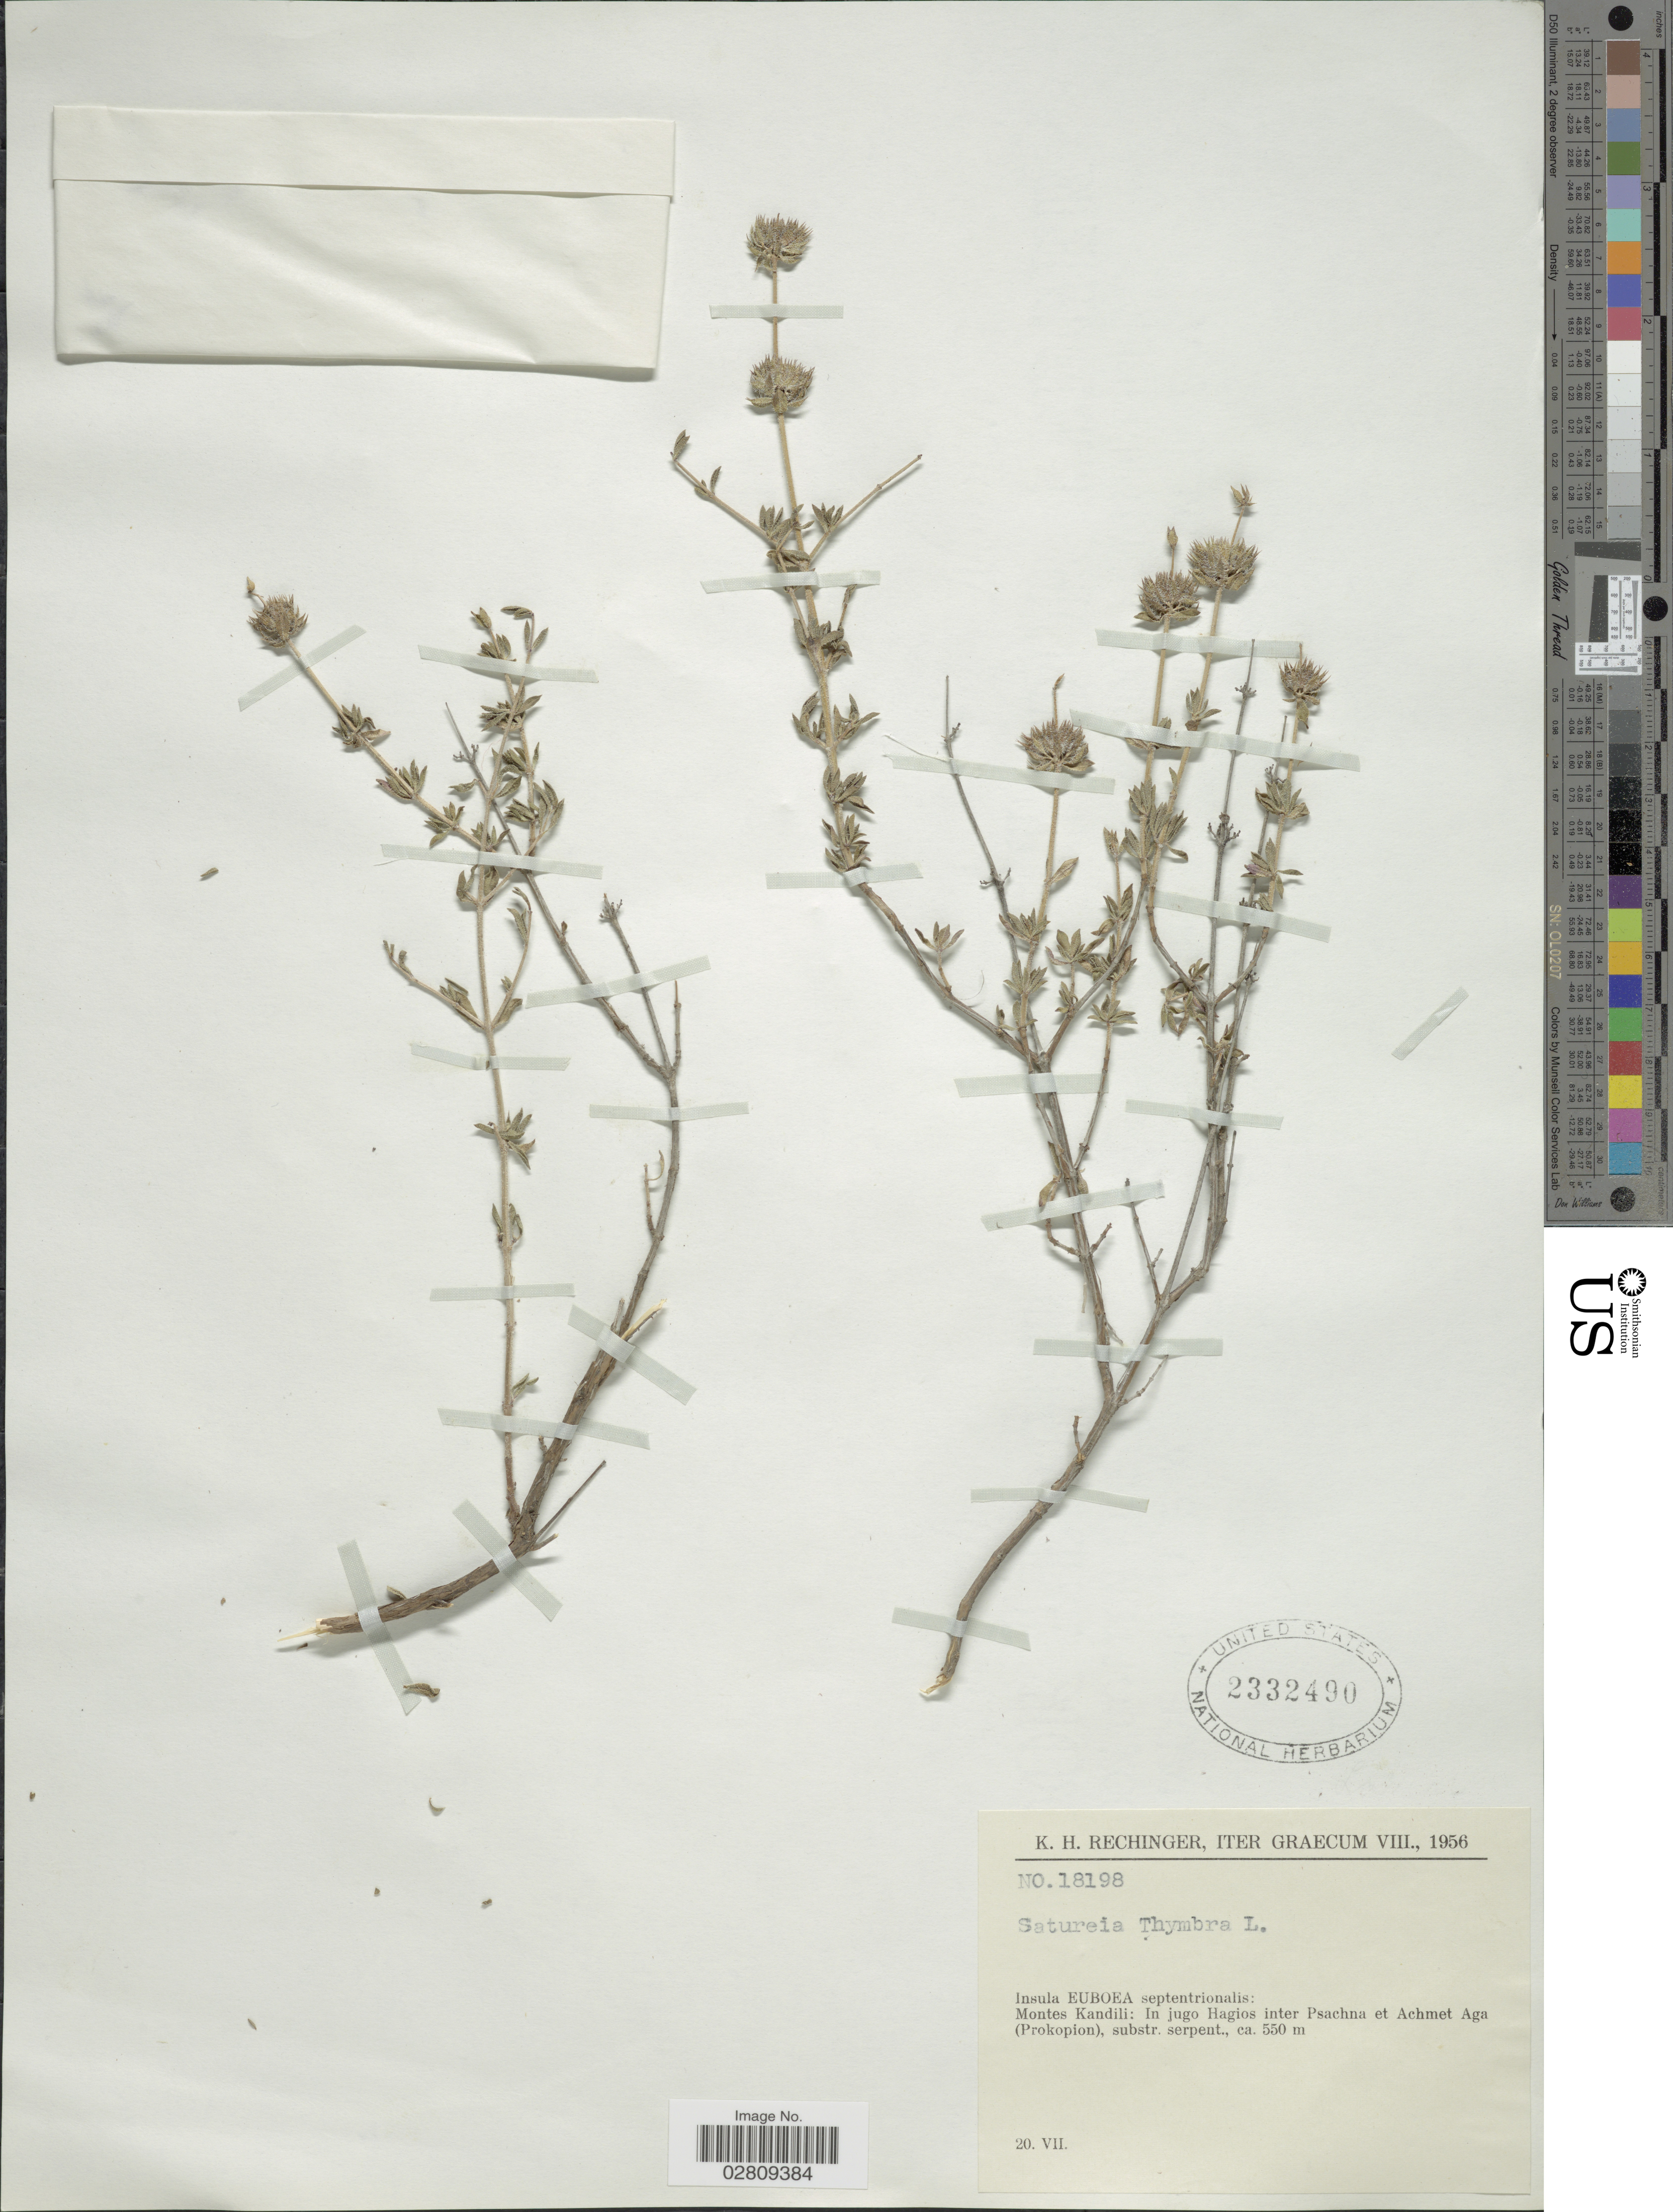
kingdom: Plantae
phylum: Tracheophyta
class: Magnoliopsida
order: Lamiales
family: Lamiaceae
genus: Satureja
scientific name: Satureja thymbra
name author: L.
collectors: K. H. Rechinger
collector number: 18198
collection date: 1956-07-20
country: Greece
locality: Iter Graecum VIII. Insula Euboea septentrionalis: Montes Kandili: in jugo Hagios inter Psachna et Achmet Aga (Prokopion), substr, serpent.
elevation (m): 550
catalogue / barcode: US 2332490